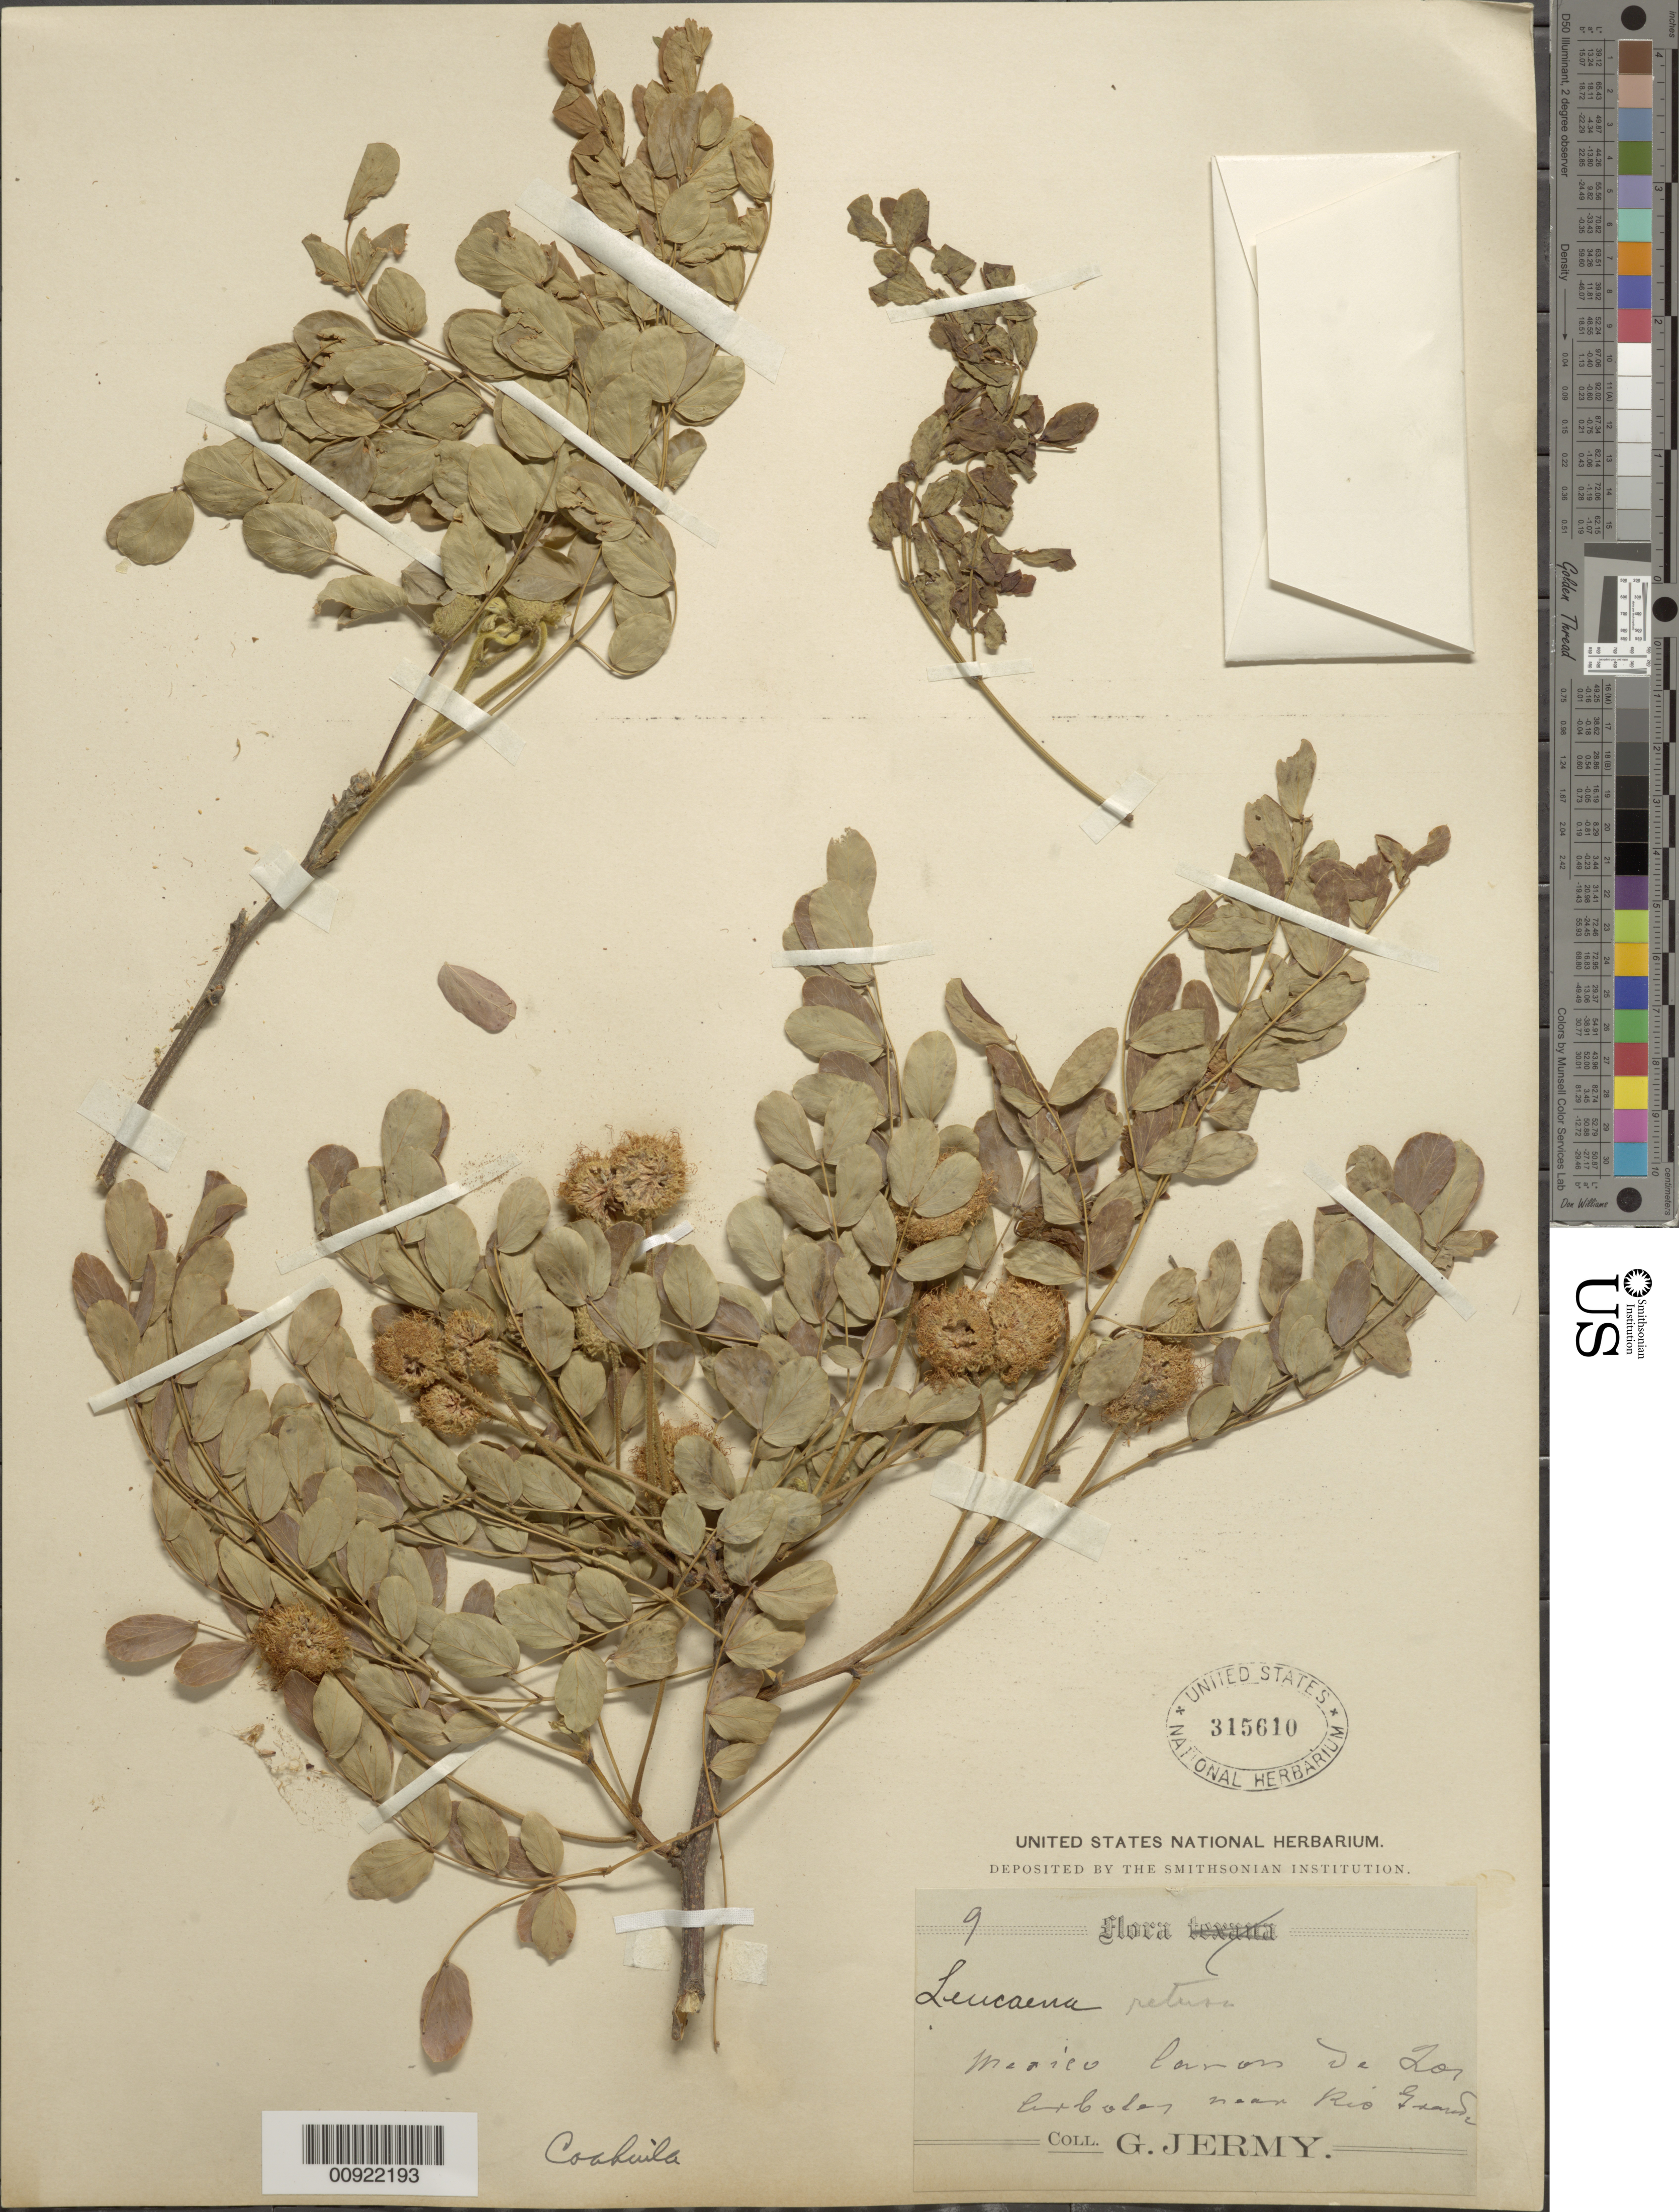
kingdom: Plantae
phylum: Tracheophyta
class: Magnoliopsida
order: Fabales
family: Fabaceae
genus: Leucaena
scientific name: Leucaena retusa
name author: Benth. in A. Gray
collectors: G. Jermy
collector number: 9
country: Mexico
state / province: Coahuila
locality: Cañon de los Arboles near Río Grande.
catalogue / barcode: US 315610